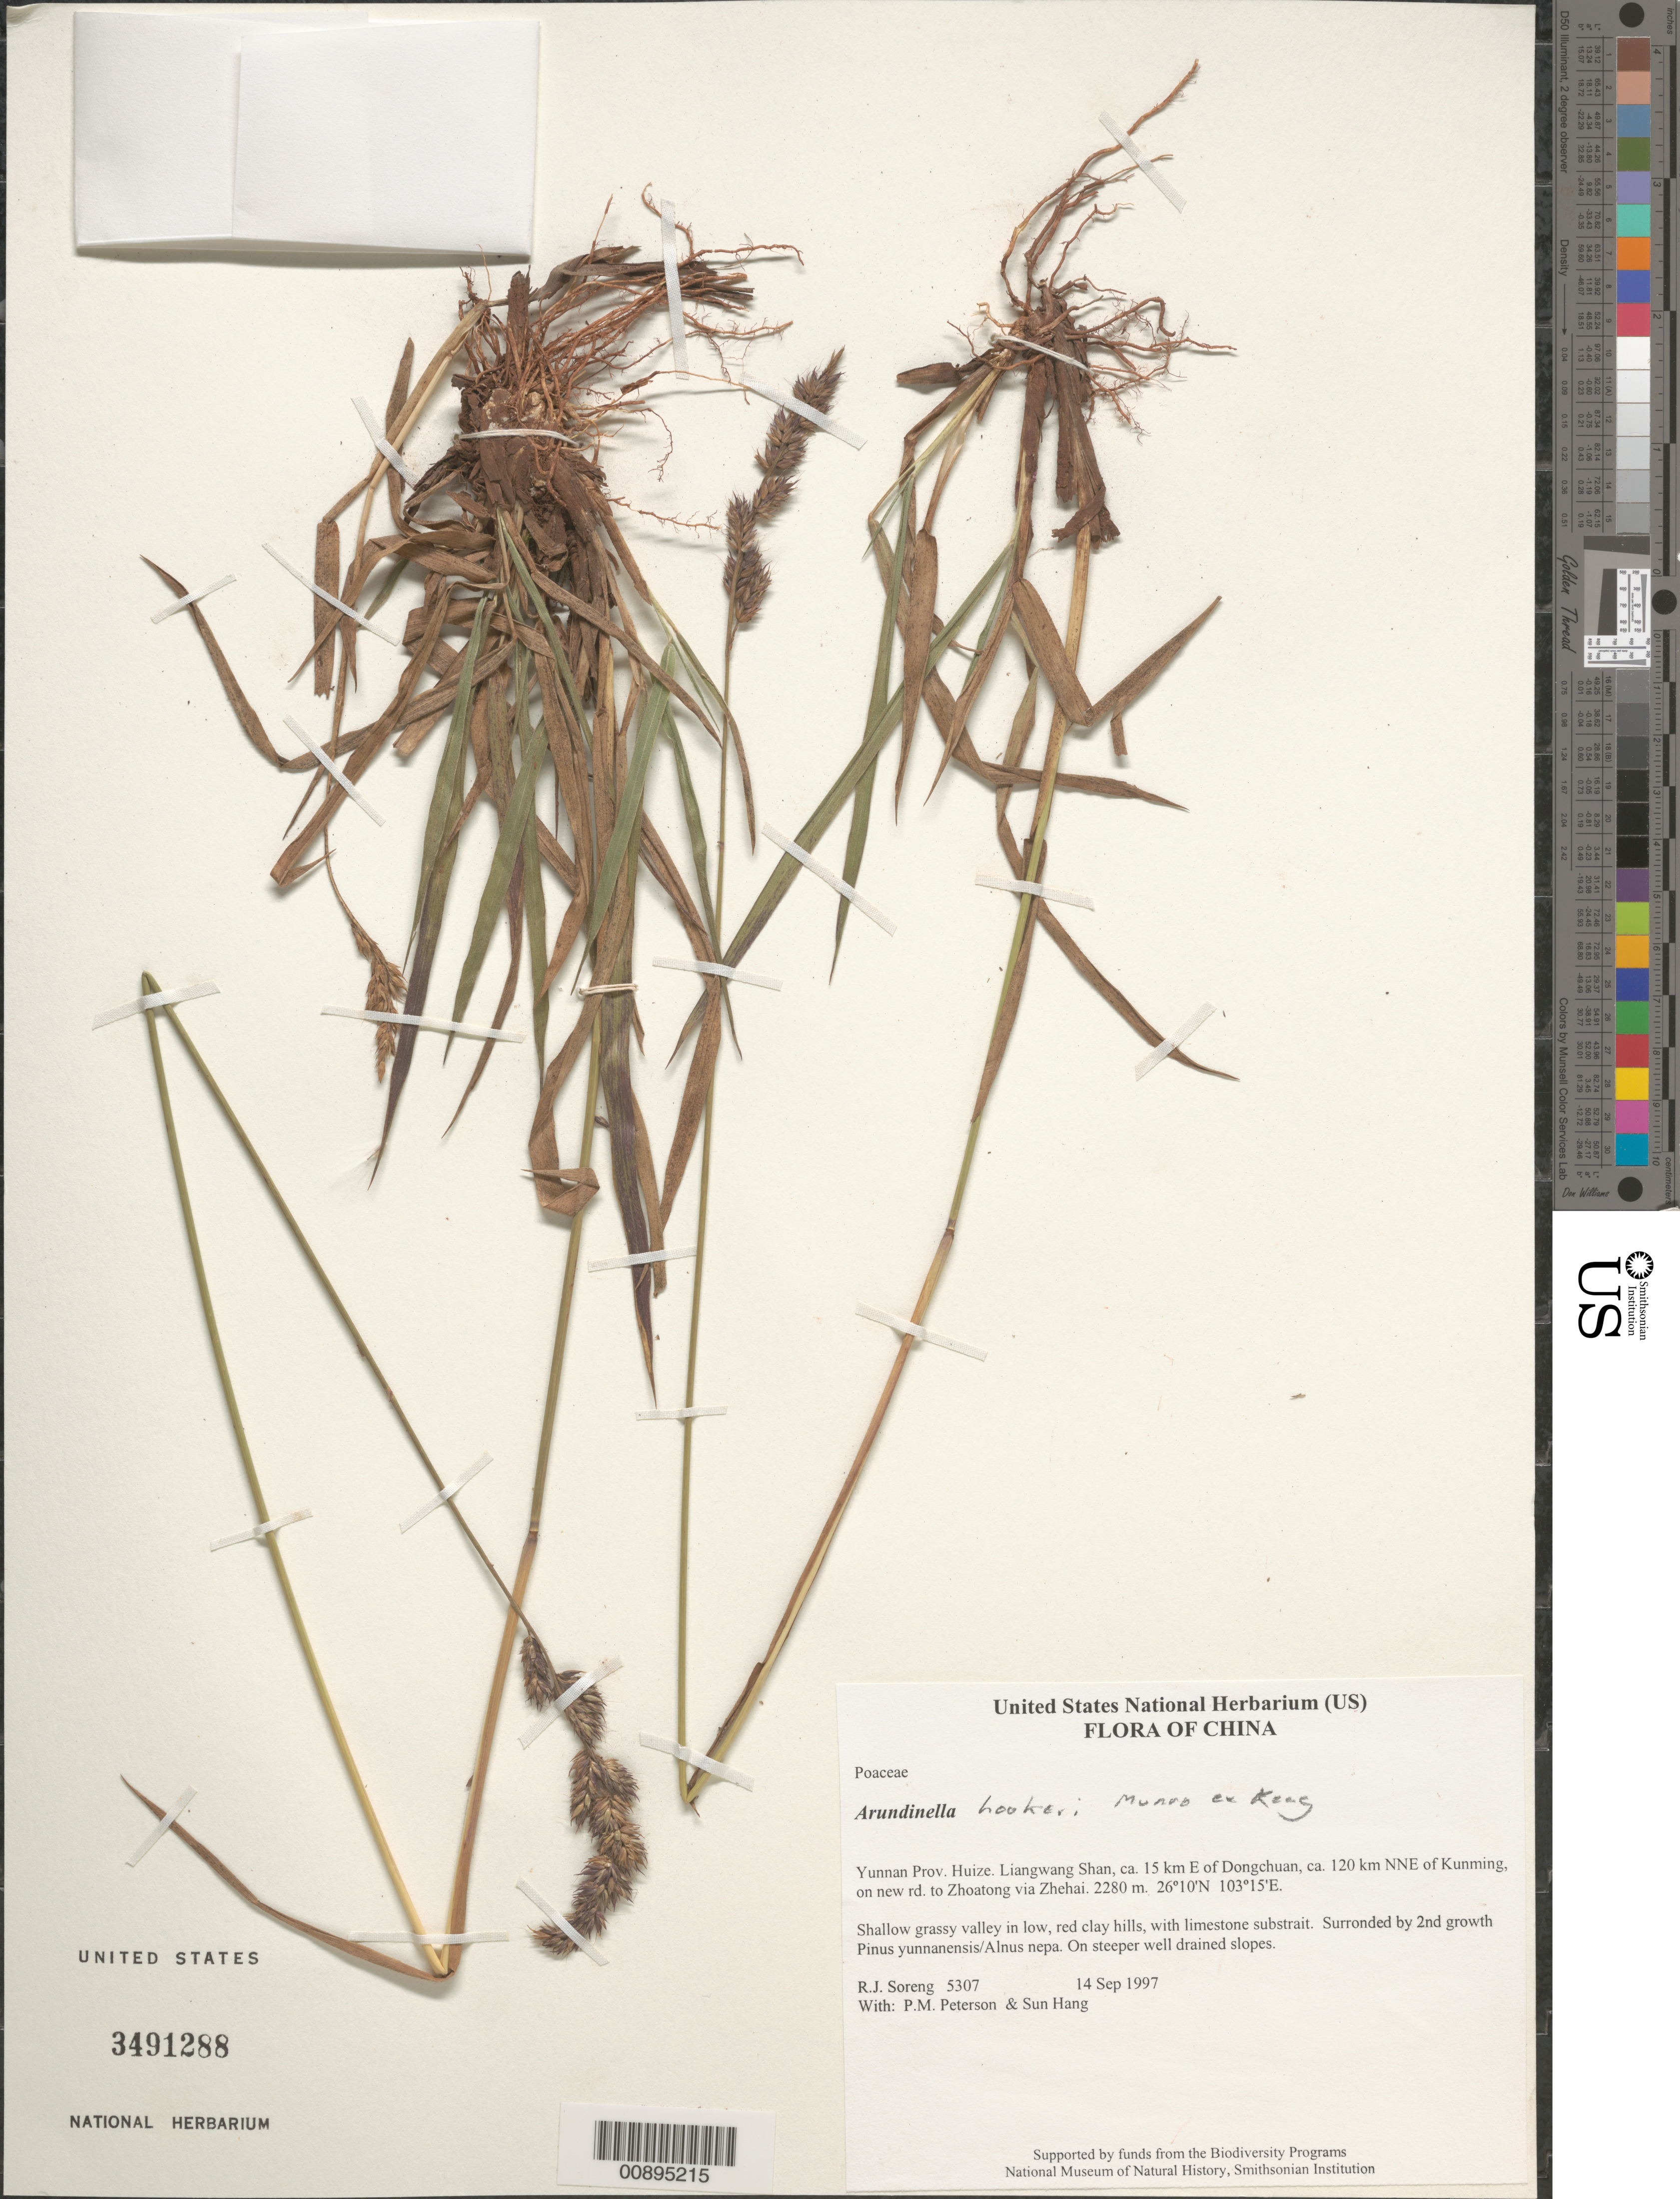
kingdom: Plantae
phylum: Tracheophyta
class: Liliopsida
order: Poales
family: Poaceae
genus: Arundinella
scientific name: Arundinella hookeri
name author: Munro ex Keng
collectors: R. J. Soreng, P. M. Peterson & Sun Hang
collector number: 5307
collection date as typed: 14 Sep 1997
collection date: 1997-09-14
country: China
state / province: Yunnan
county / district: Huize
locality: Liangwang Shan, ca. 15 km E of Dongchuan, ca. 120 km NNE of Kunming, on new rd. to Zhoatong via Zhehai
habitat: Shallow grassy valley in low, red clay hills, with limestone substrait. Surronded by 2nd growth Pinus yunnanensis/Alnus nepa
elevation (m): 2280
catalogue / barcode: US 3491288